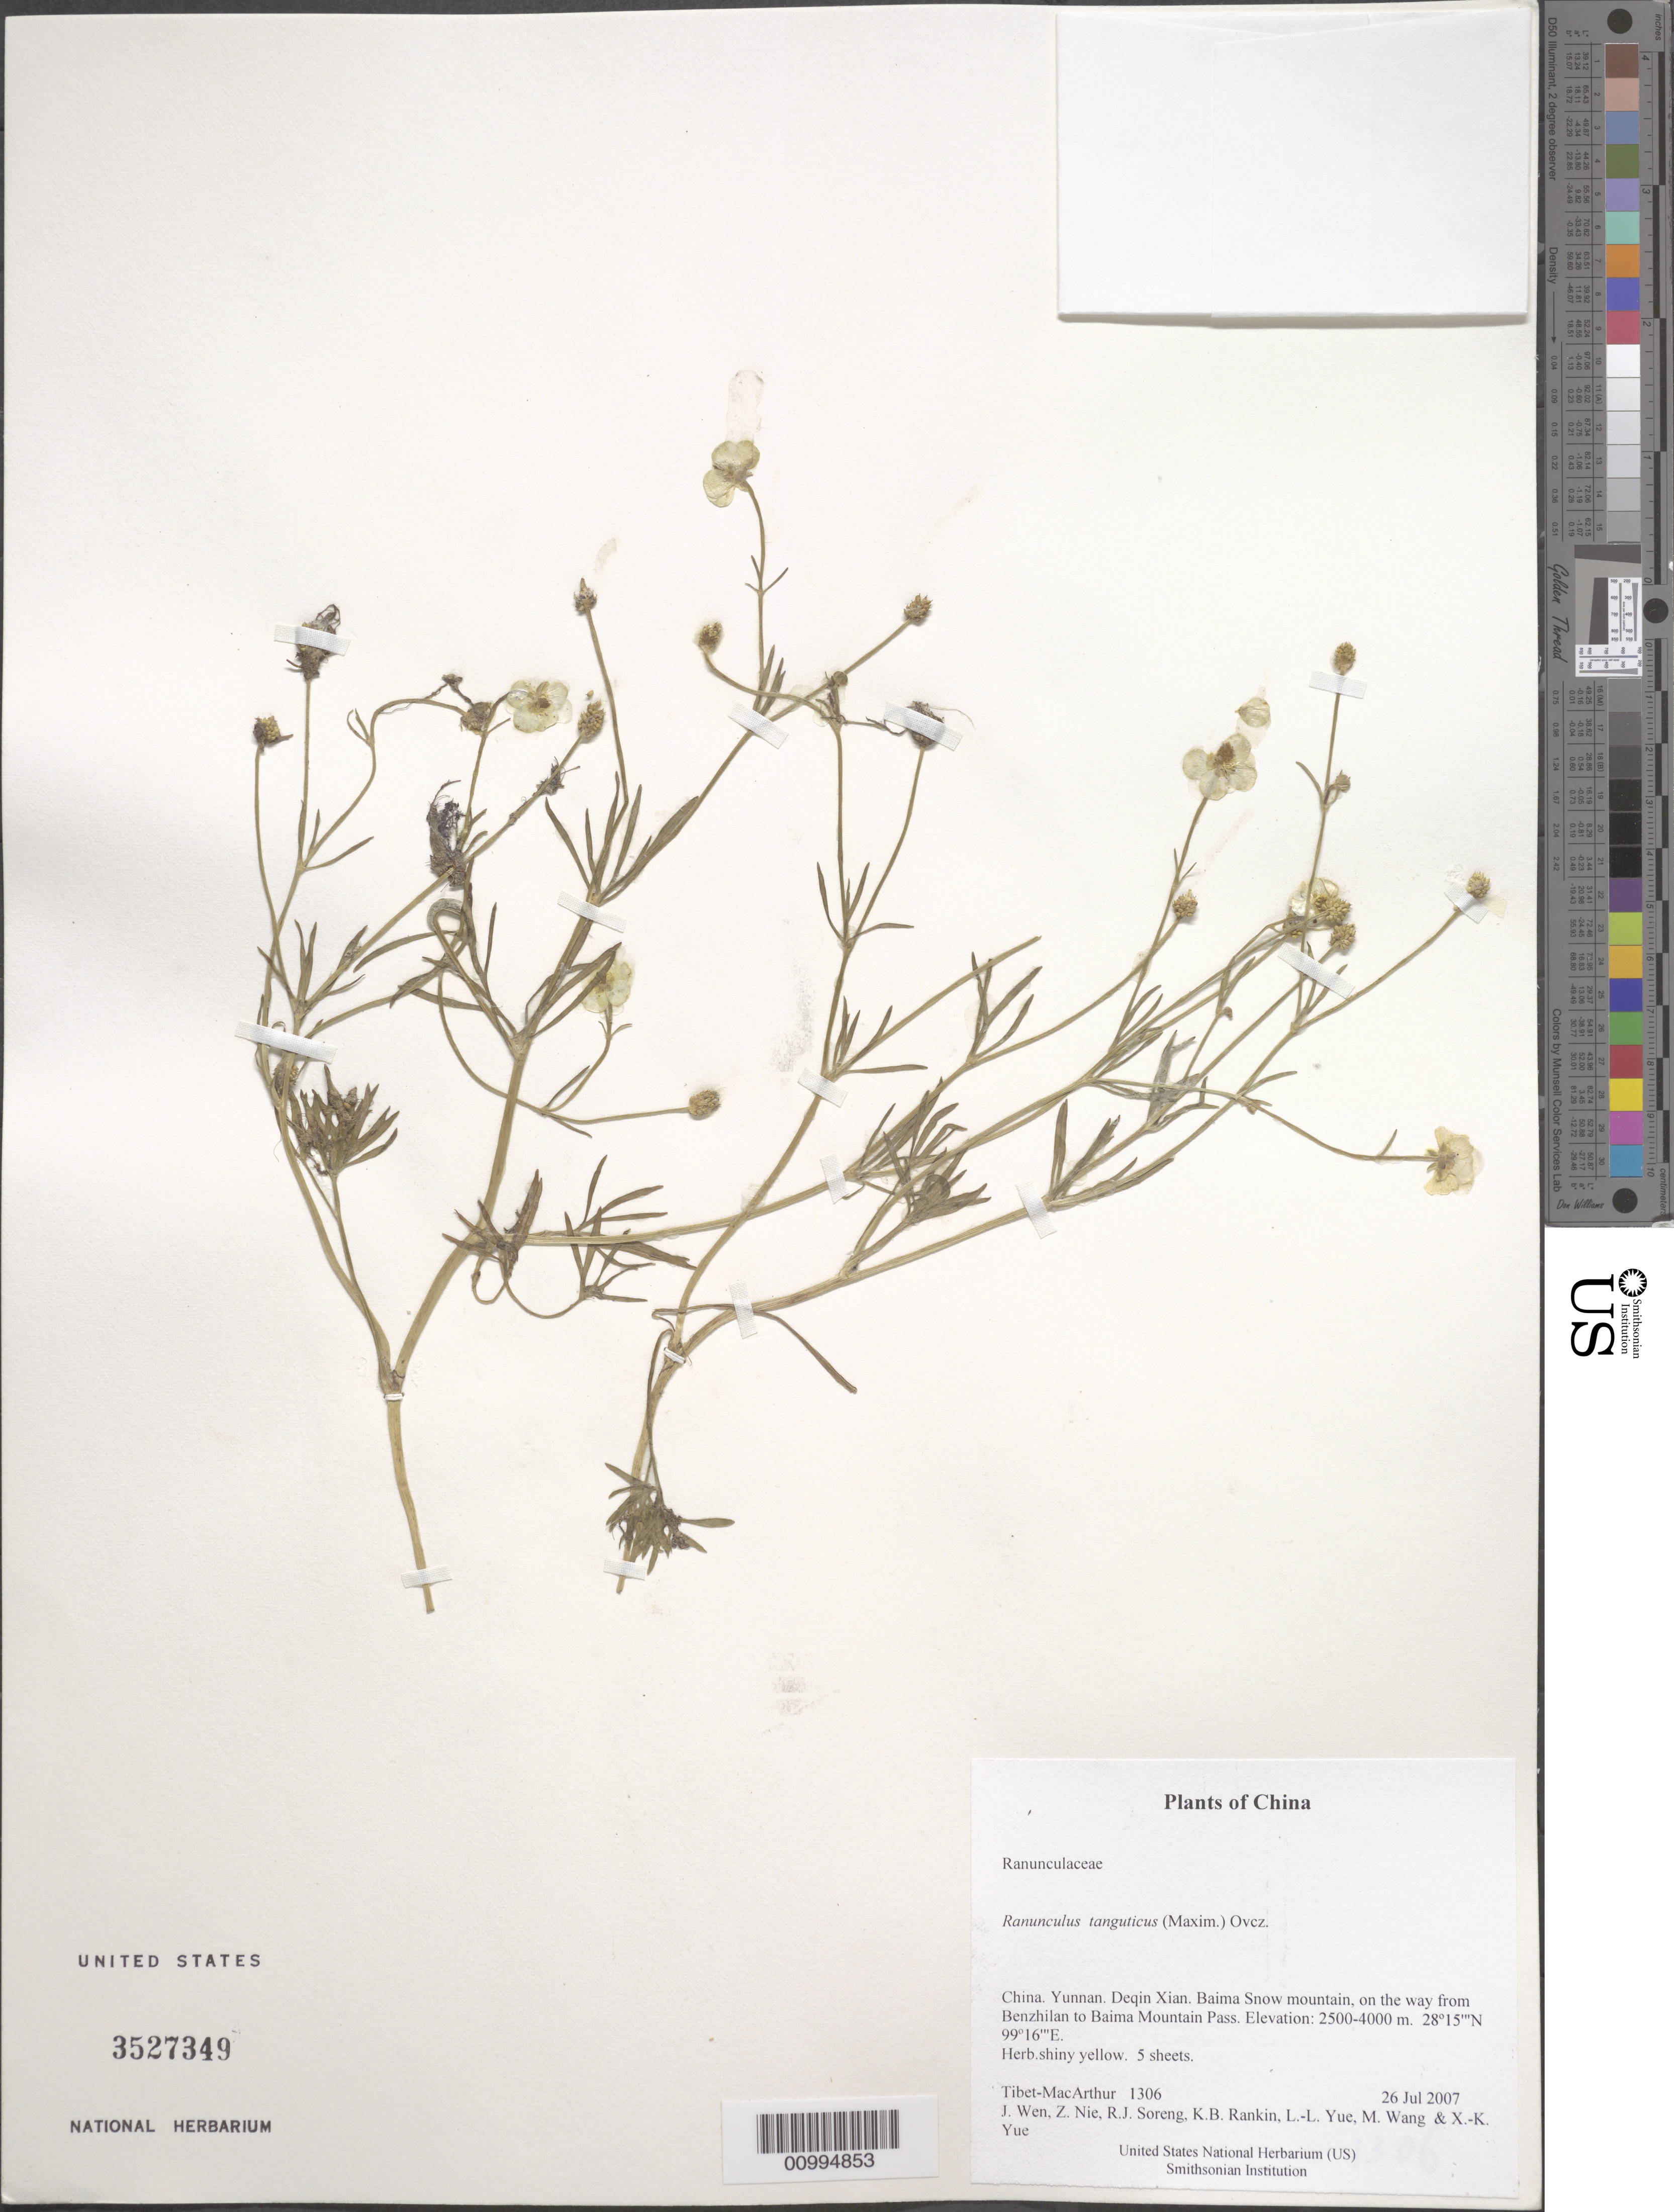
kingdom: Plantae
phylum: Tracheophyta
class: Magnoliopsida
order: Ranunculales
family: Ranunculaceae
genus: Ranunculus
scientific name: Ranunculus tanguticus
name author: (Maxim.) Ovcz.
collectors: Tibet-MacArthur, J. Wen, Z. Nie, R. J. Soreng, K. Rankin, L. Yue, M. Wang & X. Yue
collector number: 1306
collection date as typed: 26 Jul 2007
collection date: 2007-07-26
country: China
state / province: Yunnan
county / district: Deqin Xian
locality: Baima Snow mountain, on the way from Benzhilan to Baima Mountain Pass.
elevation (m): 2500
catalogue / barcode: US 3527349